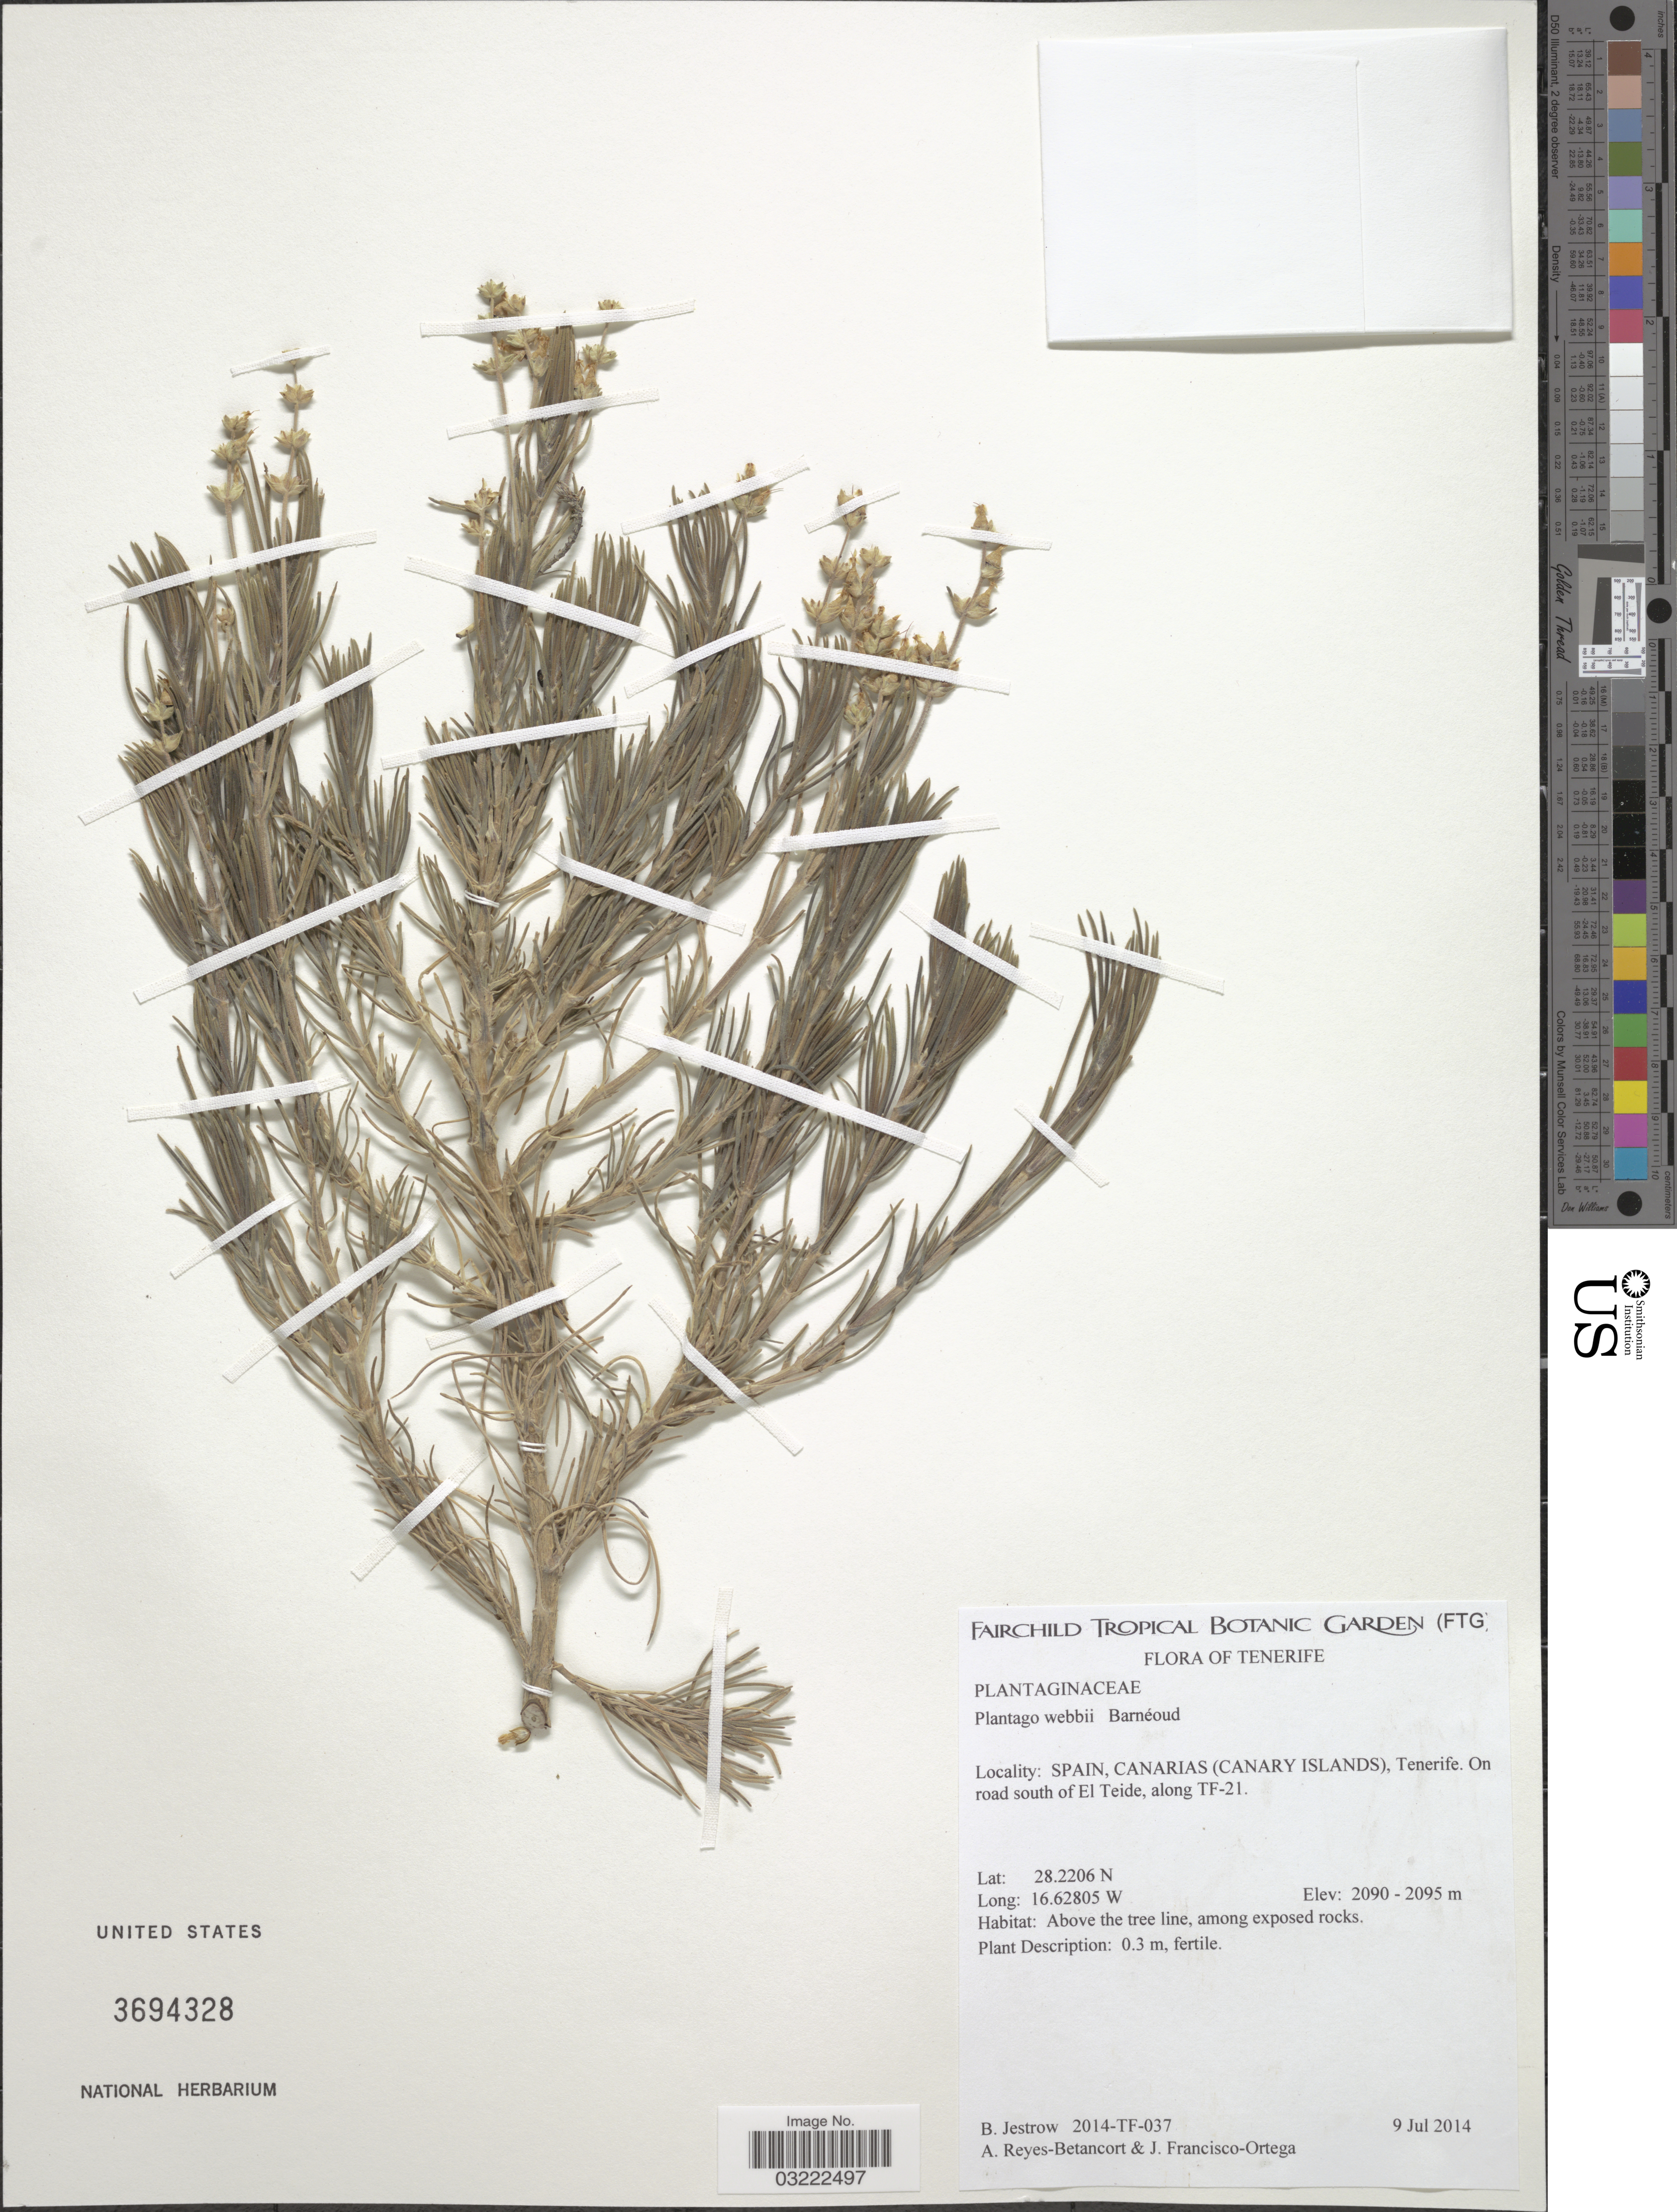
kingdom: Plantae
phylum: Tracheophyta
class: Magnoliopsida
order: Lamiales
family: Plantaginaceae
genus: Plantago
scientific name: Plantago webbii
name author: Barnéoud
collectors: B. Jestrow, A. Reyes-Betancort & J. Fransisco-Ortega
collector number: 2014-TF-037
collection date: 2014-07-09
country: Spain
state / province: Canarias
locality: Tenerife, Spain, Canarias (Canary Islands), Tenerife. On road south of El Teide, along TF-21.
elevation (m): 2090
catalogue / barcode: US 3694328